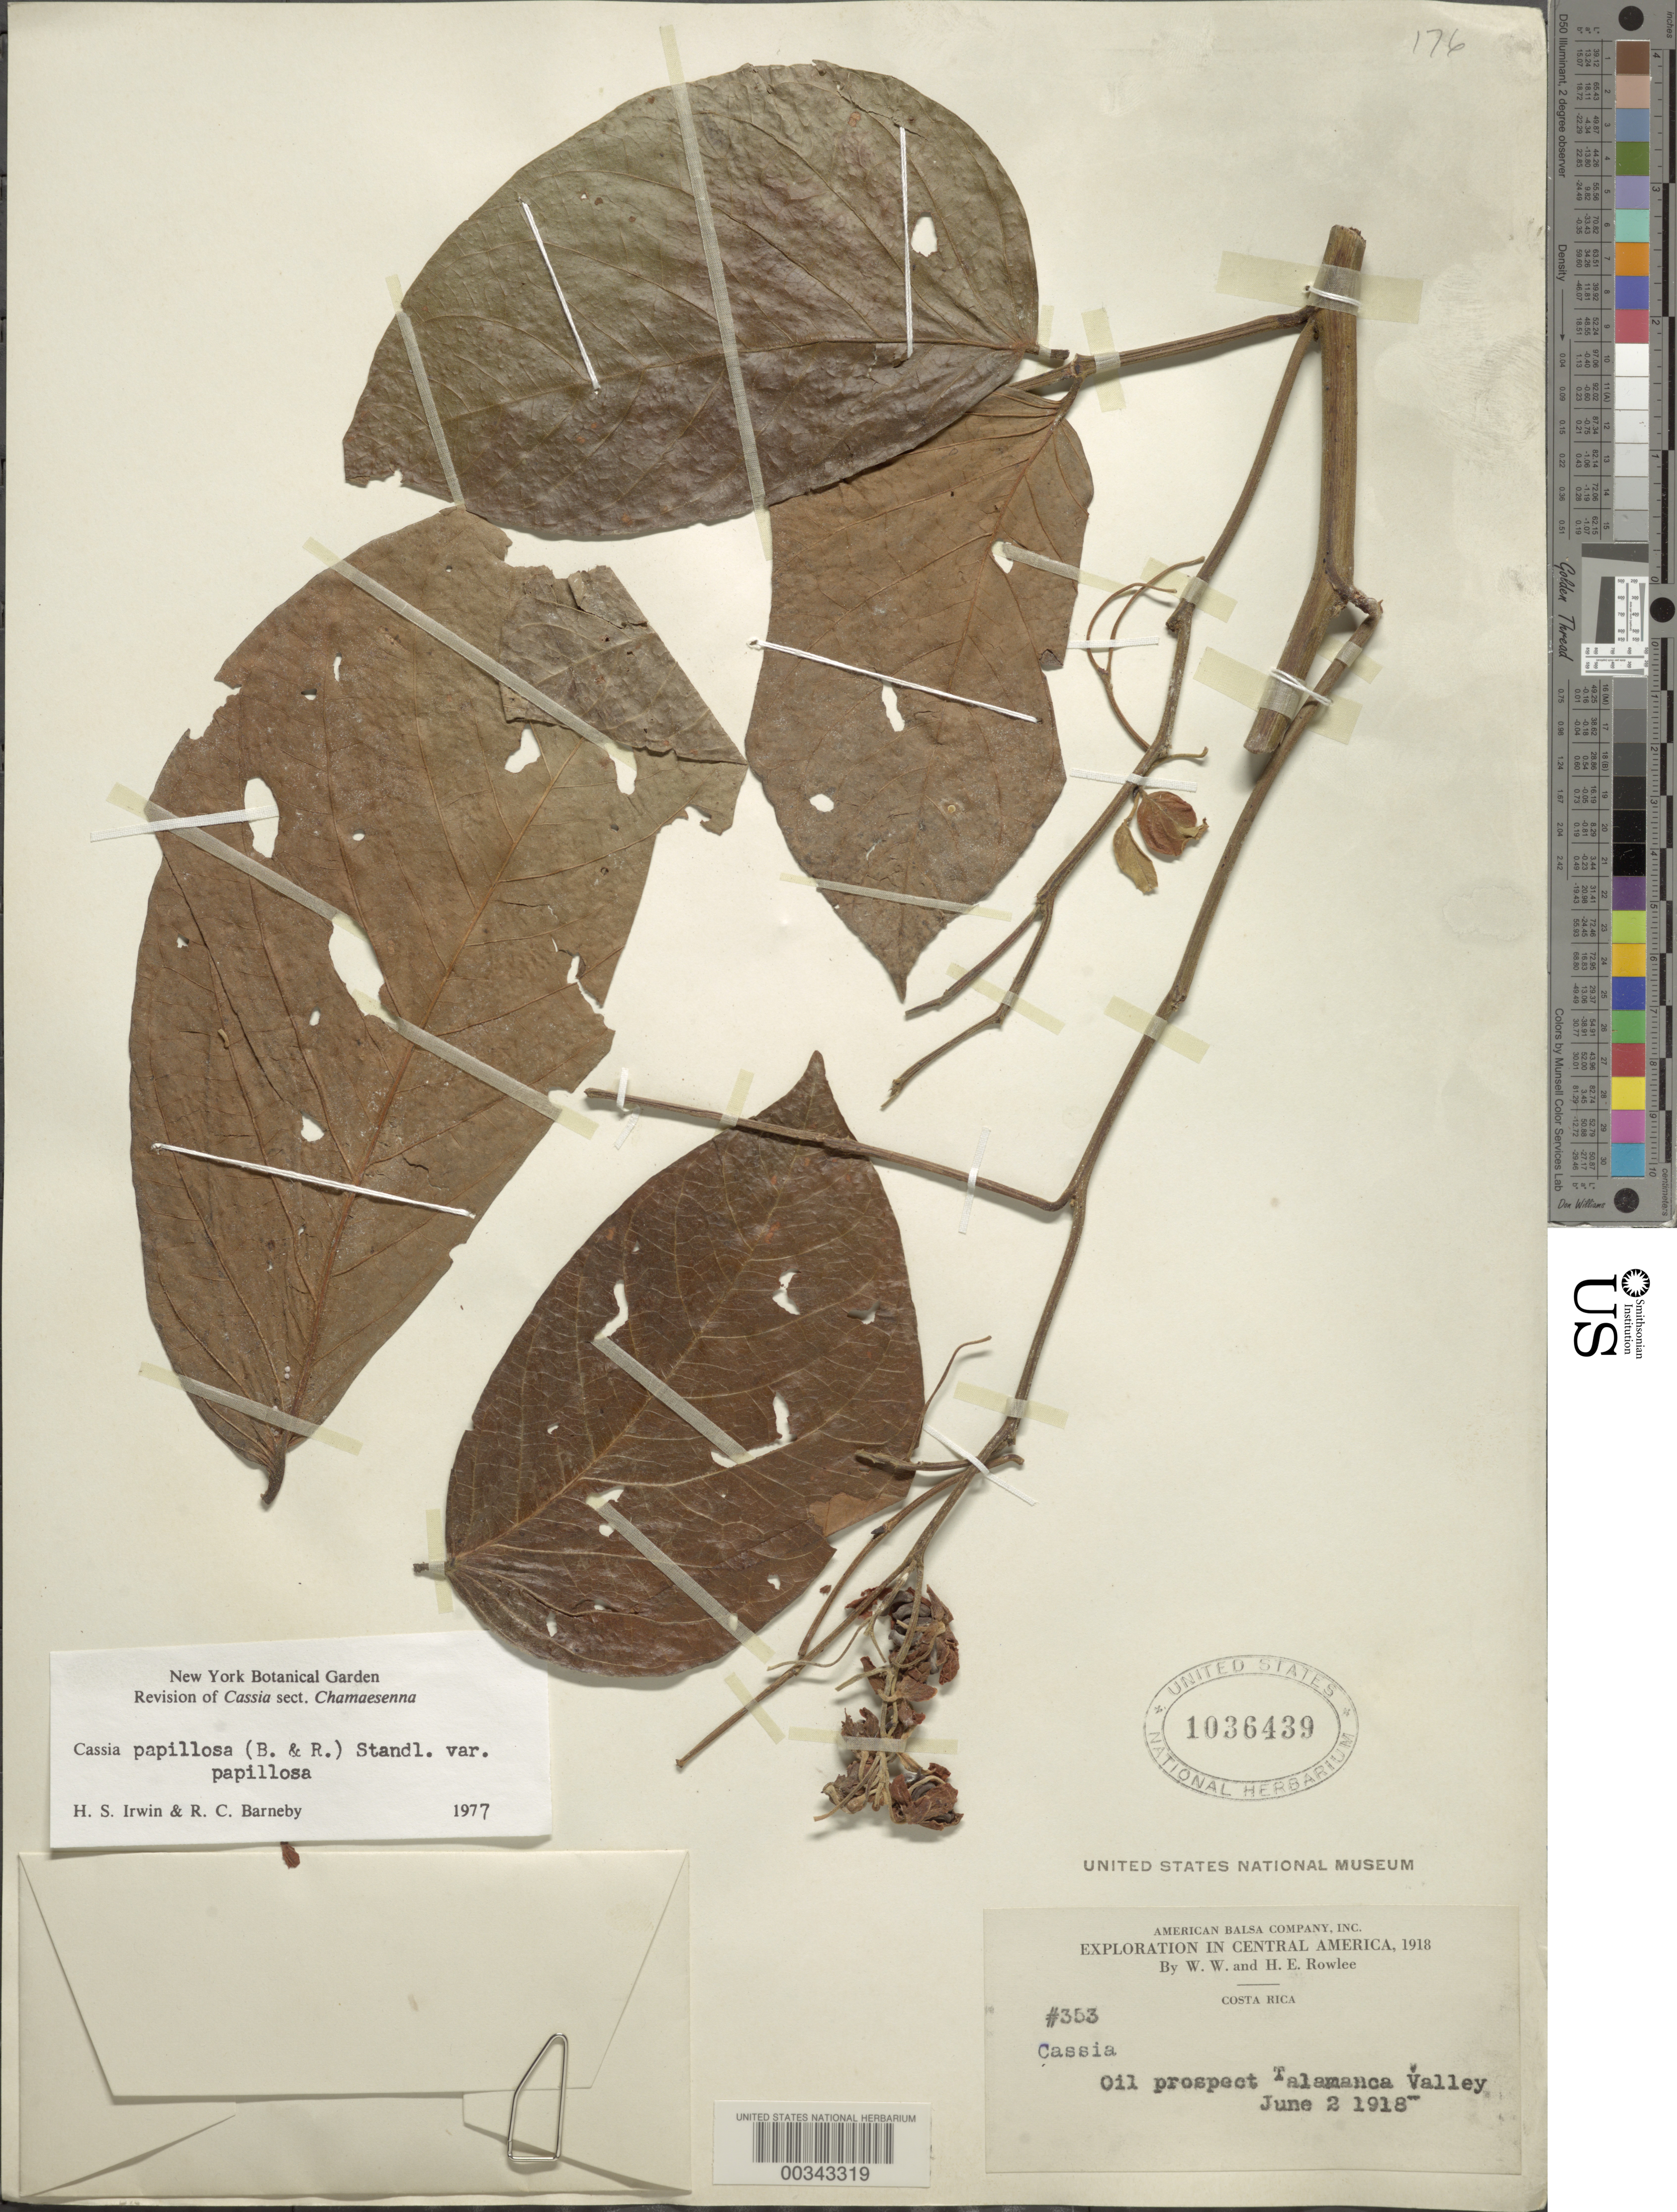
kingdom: Plantae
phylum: Tracheophyta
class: Magnoliopsida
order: Fabales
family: Fabaceae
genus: Senna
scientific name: Senna papillosa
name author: (Britton & Rose) H.S. Irwin & Barneby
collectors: W. W. Rowlee & H. E. Rowlee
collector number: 353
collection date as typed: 02 Jun 1918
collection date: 1918-06-02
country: Costa Rica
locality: Oil Prospect, Talamanca Valley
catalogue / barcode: US 1036439